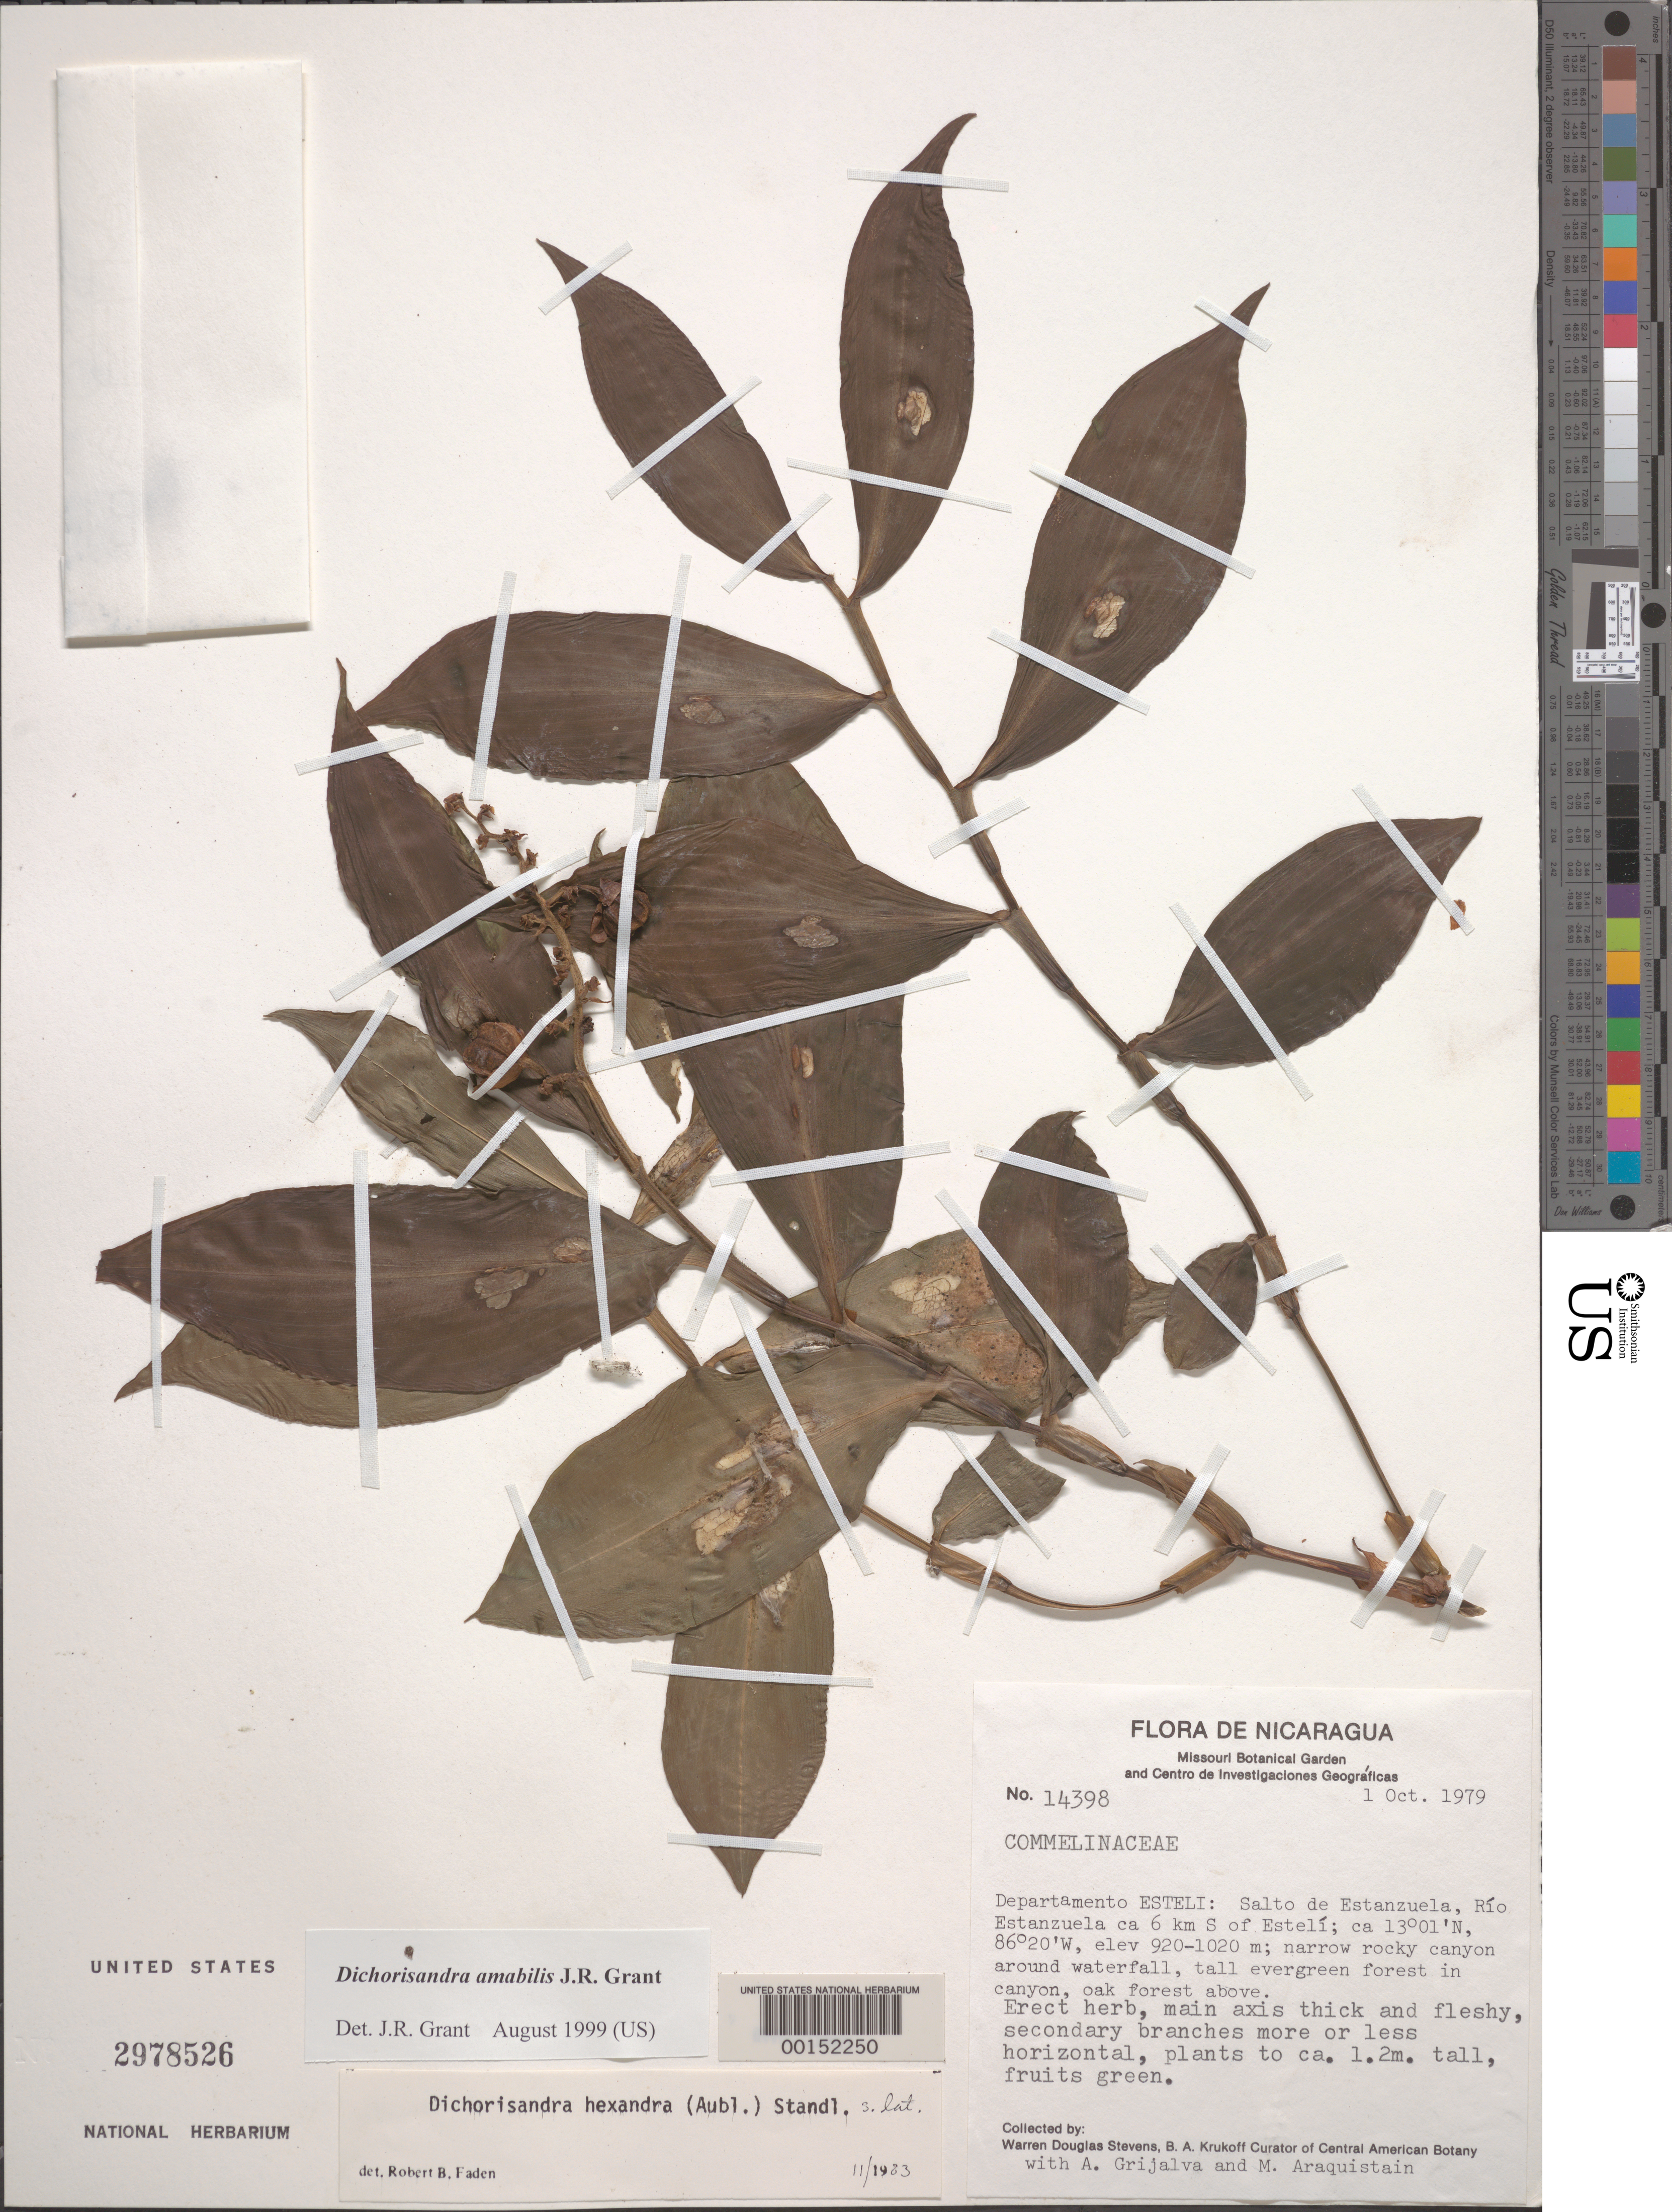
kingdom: Plantae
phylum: Tracheophyta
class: Liliopsida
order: Commelinales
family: Commelinaceae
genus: Dichorisandra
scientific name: Dichorisandra hexandra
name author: (Aubl.) Standl.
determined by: Faden, Robert B., (US), Smithsonian Institution - National Museum of Natural History (UNITED STATES)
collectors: W. D. Stevens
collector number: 14398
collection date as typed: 01 Oct 1979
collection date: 1979-10-01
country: Nicaragua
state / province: Estelí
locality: Salto de estanzuela, rio estanzuela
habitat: Rocky canyon near waterfall, tall evergreen forest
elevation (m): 920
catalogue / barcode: US 2978526